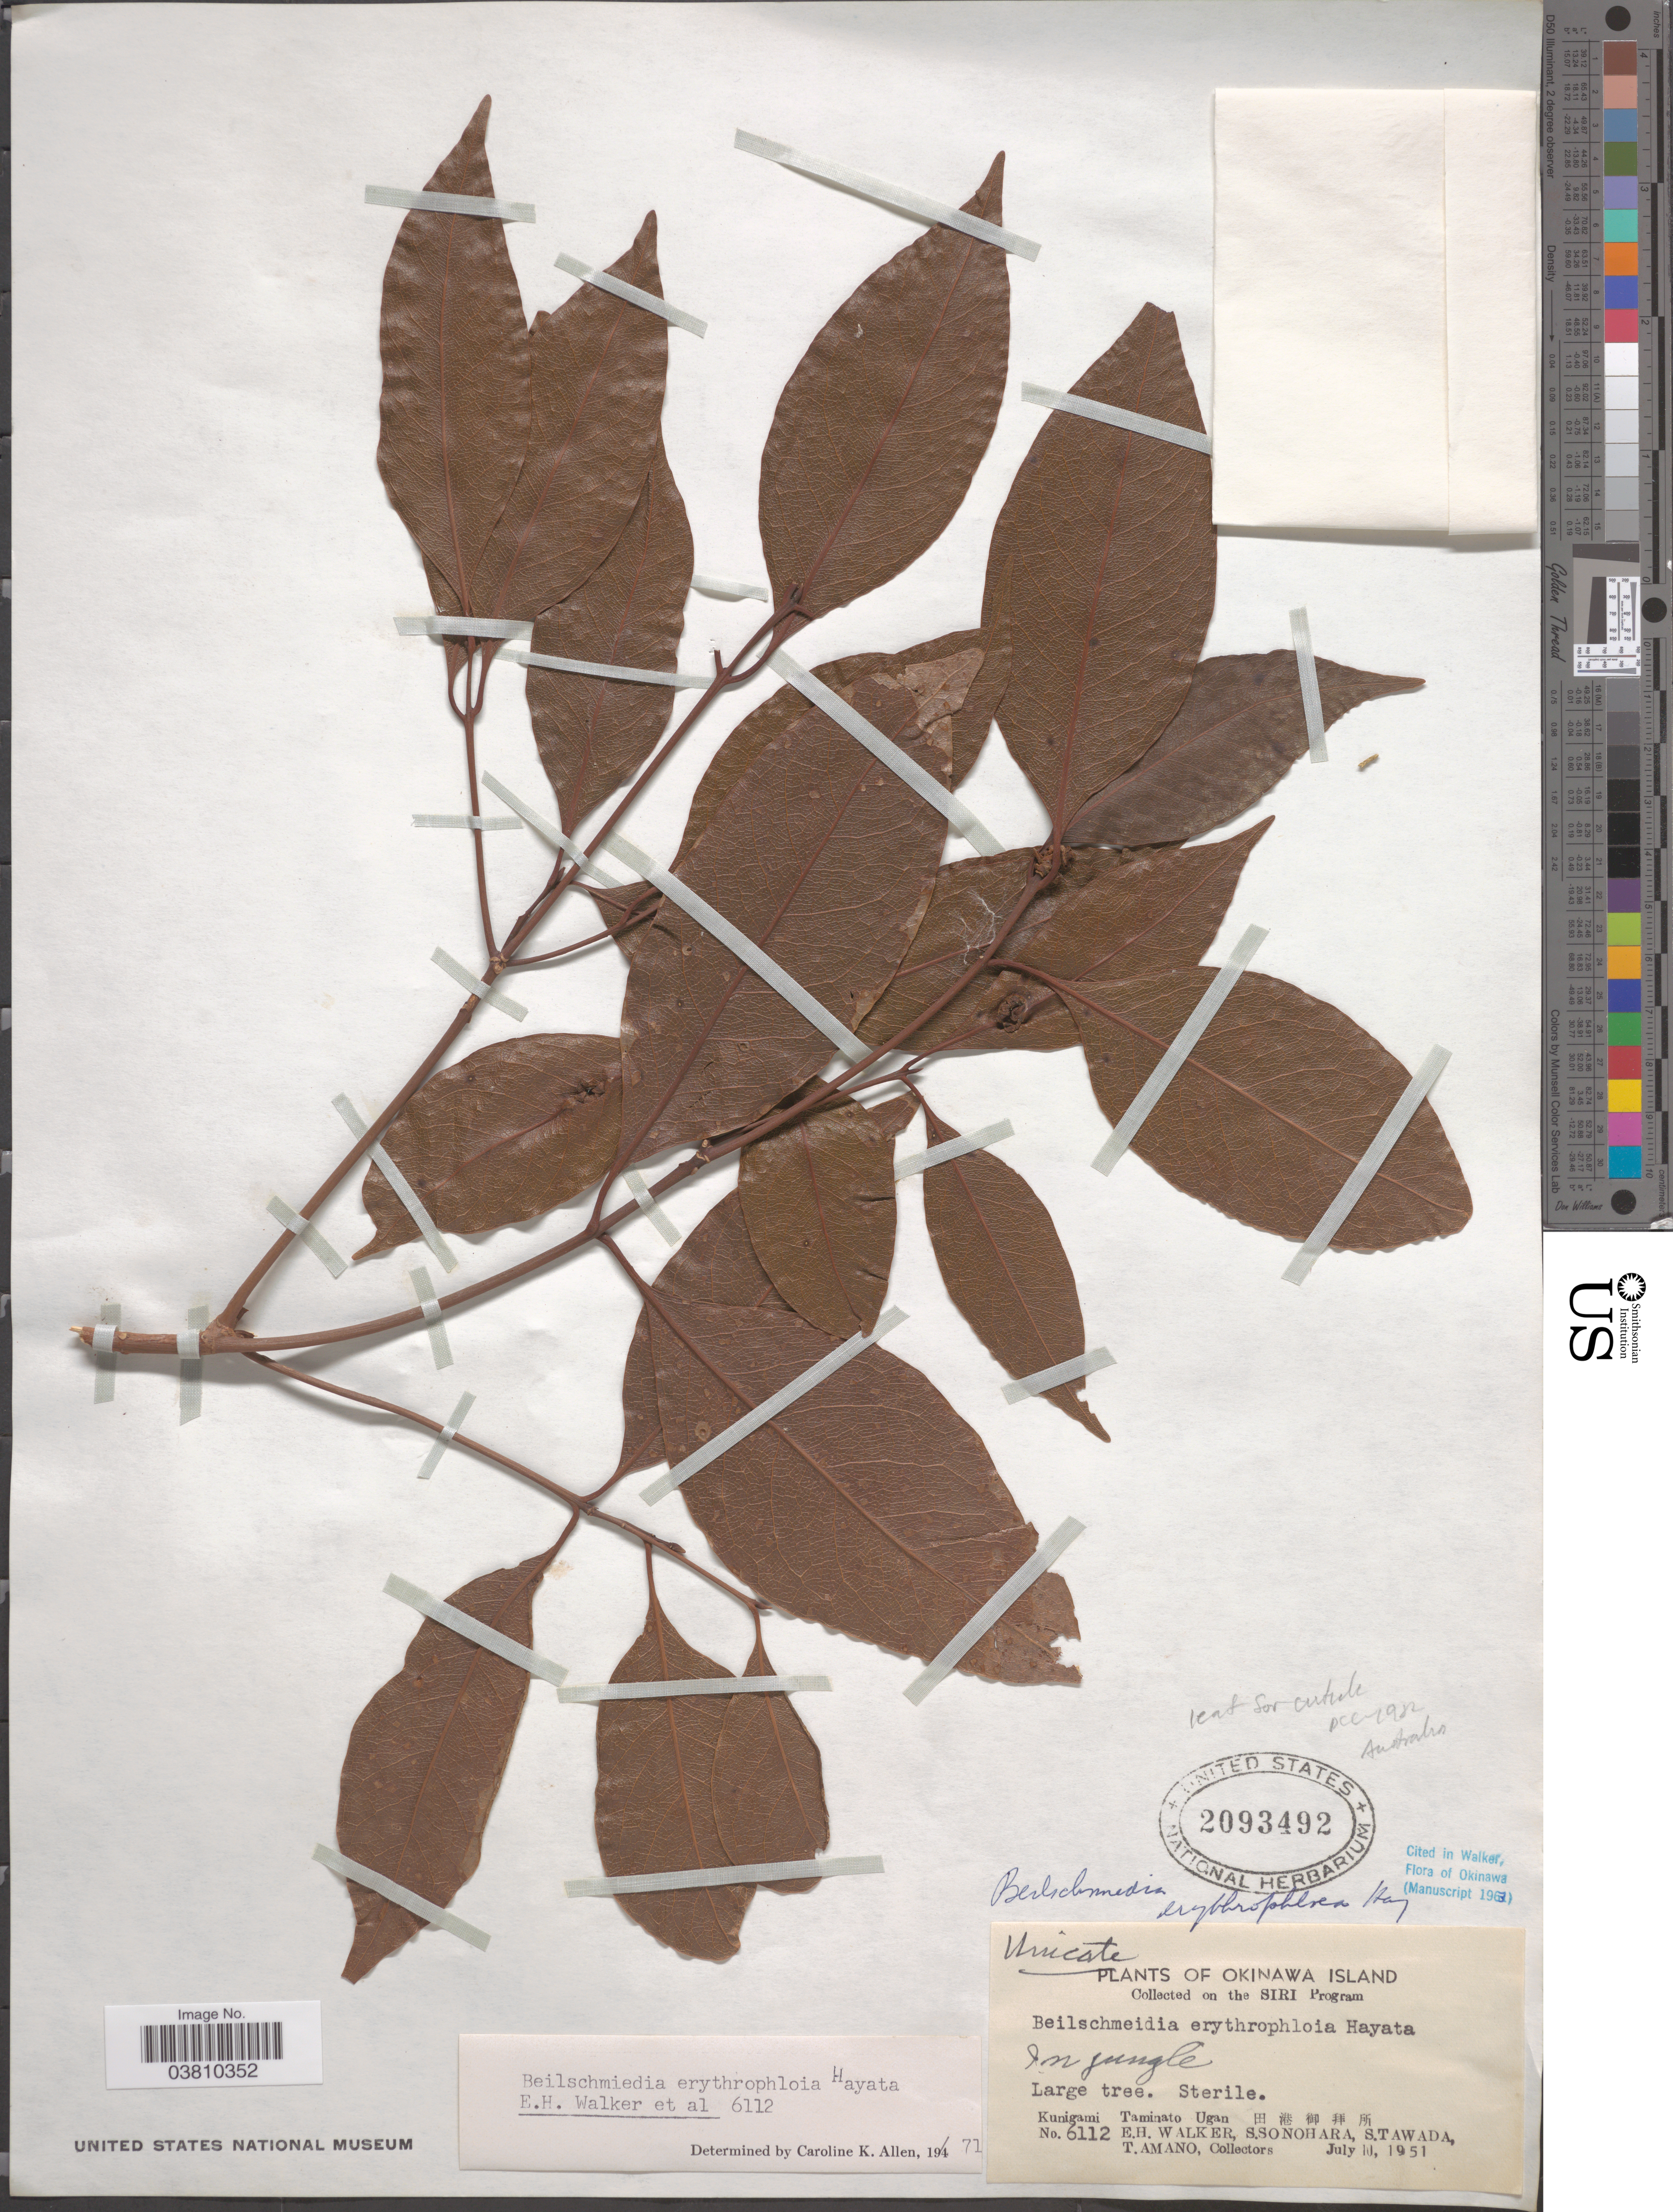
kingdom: Plantae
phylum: Tracheophyta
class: Magnoliopsida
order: Laurales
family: Lauraceae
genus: Beilschmiedia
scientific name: Beilschmiedia erithrophloia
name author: Hayata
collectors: E. H. Walker, S. Sonohara, S. Tawada & T. Amano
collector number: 6112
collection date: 1951-07-10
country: Japan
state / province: Okinawa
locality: Okinawa Islands. Kunigami Taminato Ugan X.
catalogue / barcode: US 2093492